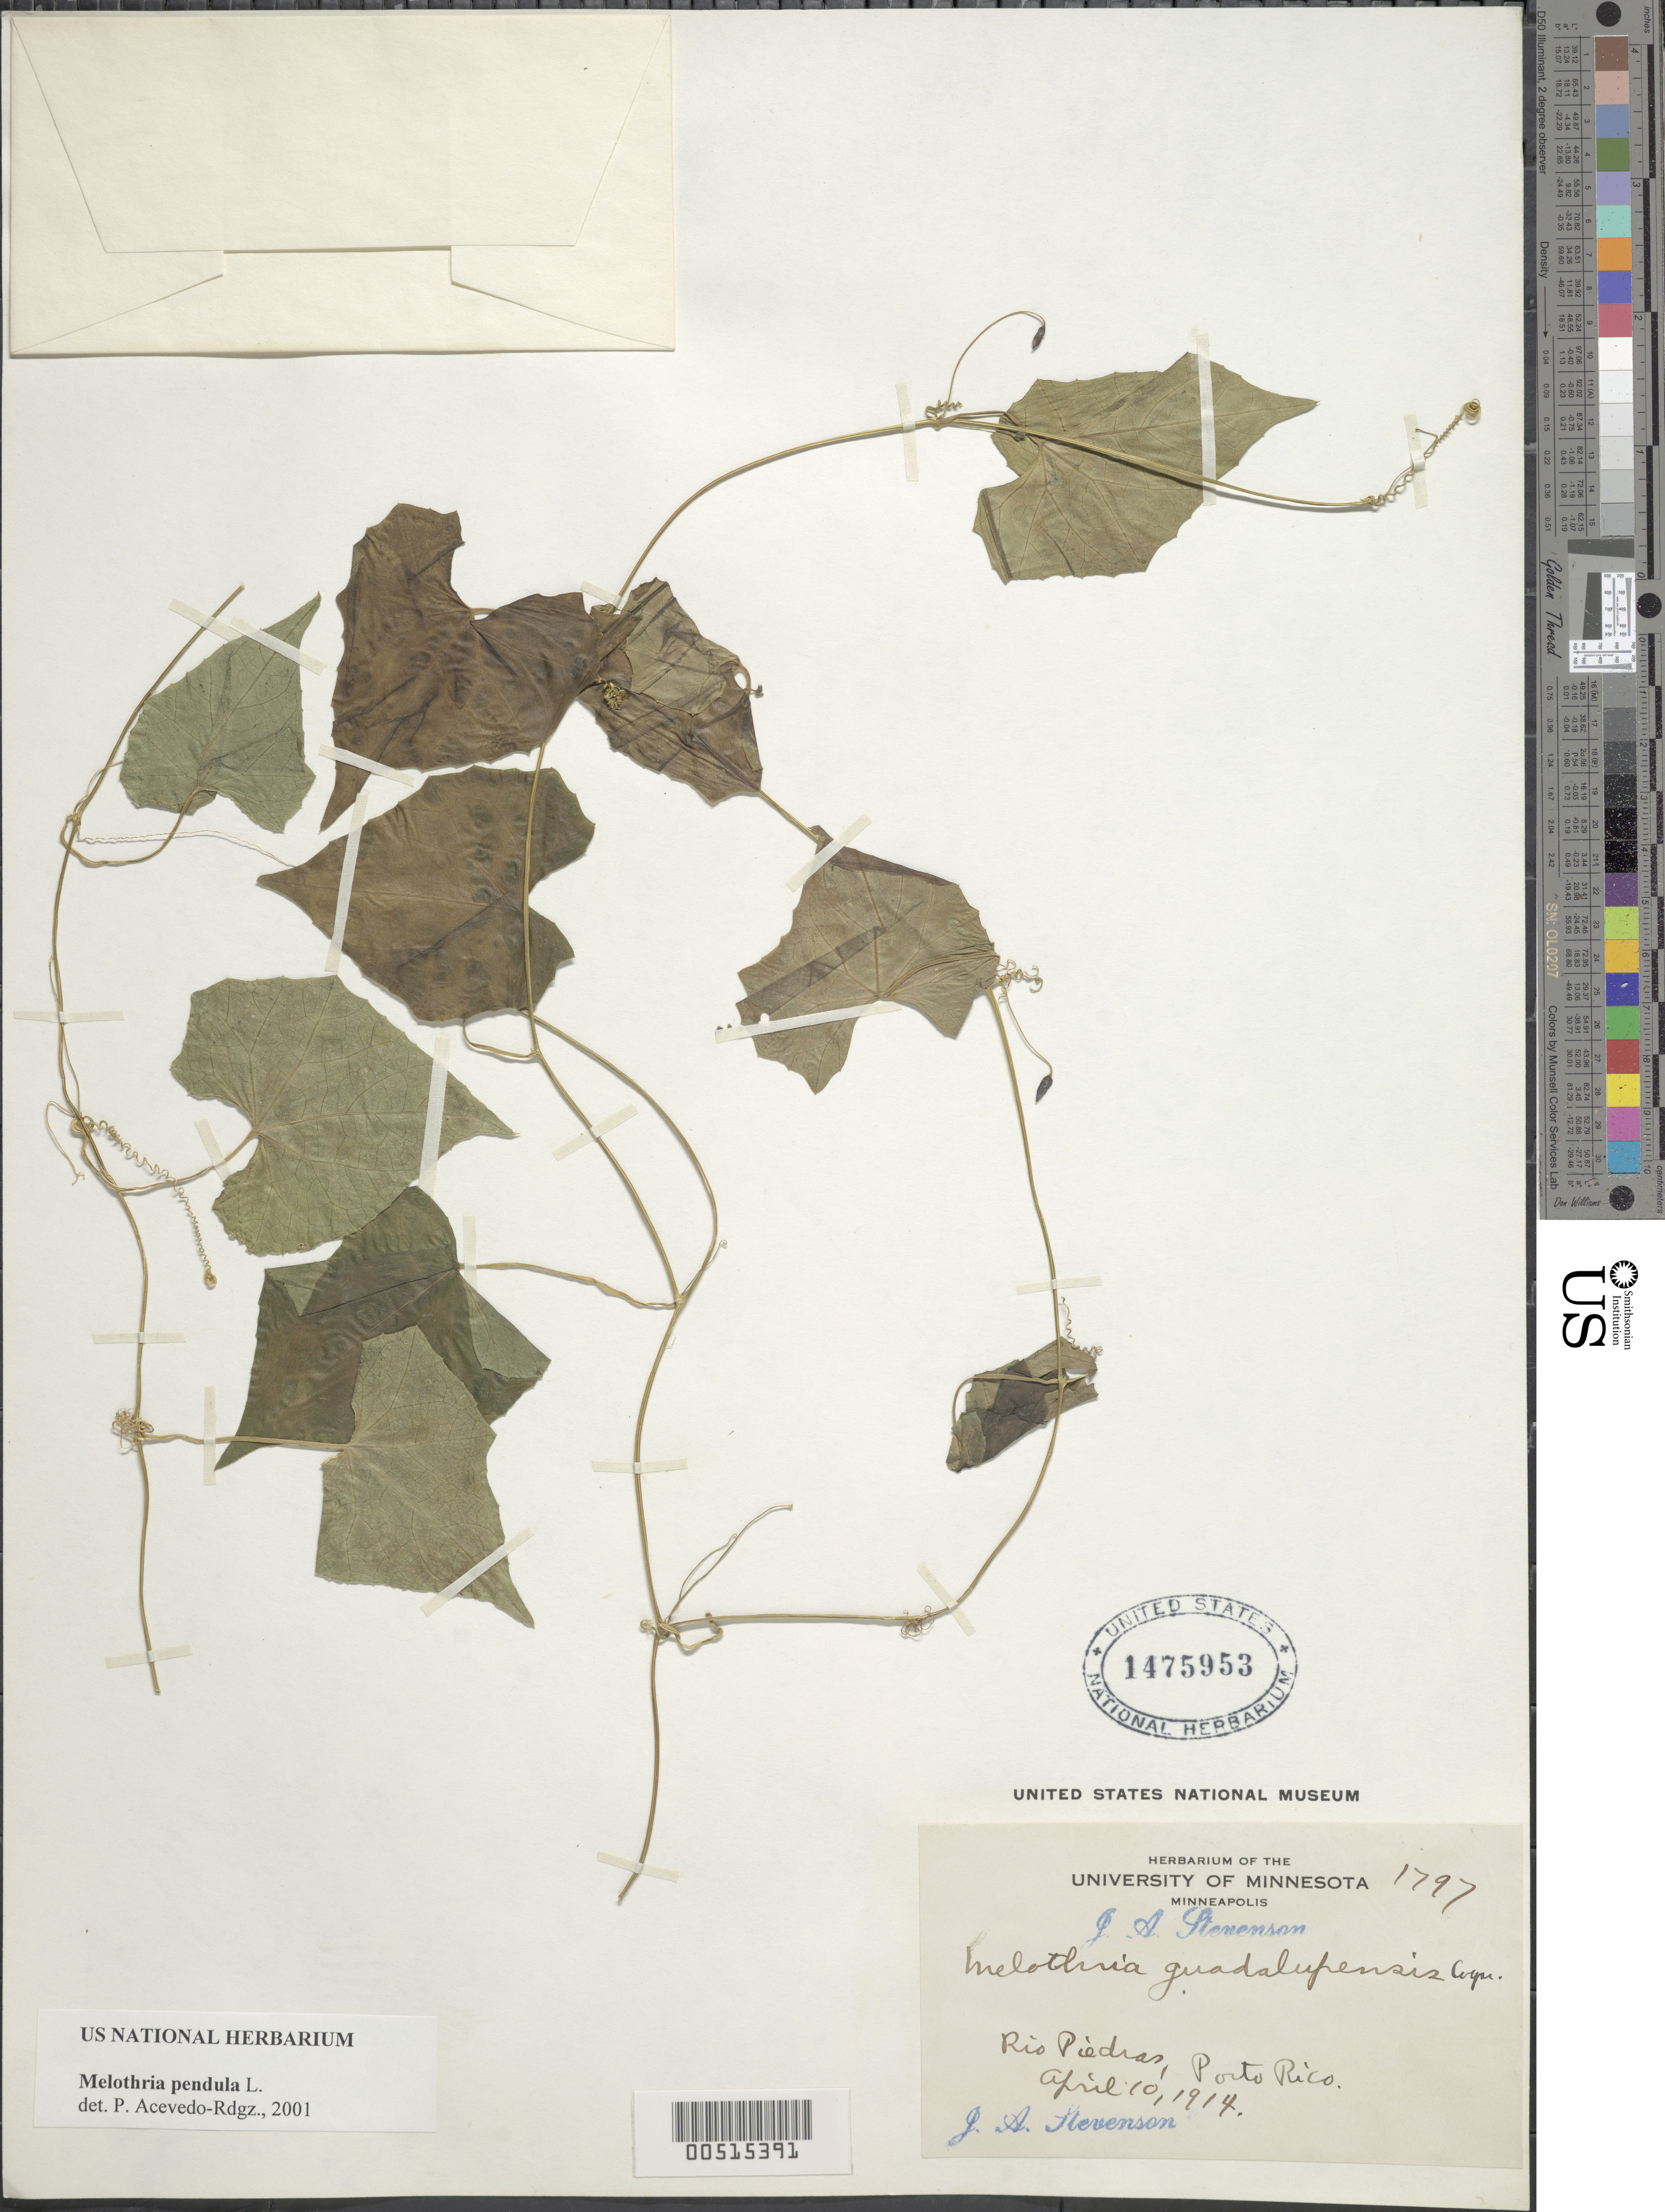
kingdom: Plantae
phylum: Tracheophyta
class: Magnoliopsida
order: Cucurbitales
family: Cucurbitaceae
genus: Melothria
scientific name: Melothria guadalupensis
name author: (Spreng.) Cogn.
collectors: J. Stevenson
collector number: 1797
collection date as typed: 10 Apr 1914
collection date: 1914-04-10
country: Puerto Rico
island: Greater Antilles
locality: Rio Piedras.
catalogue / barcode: US 1475953